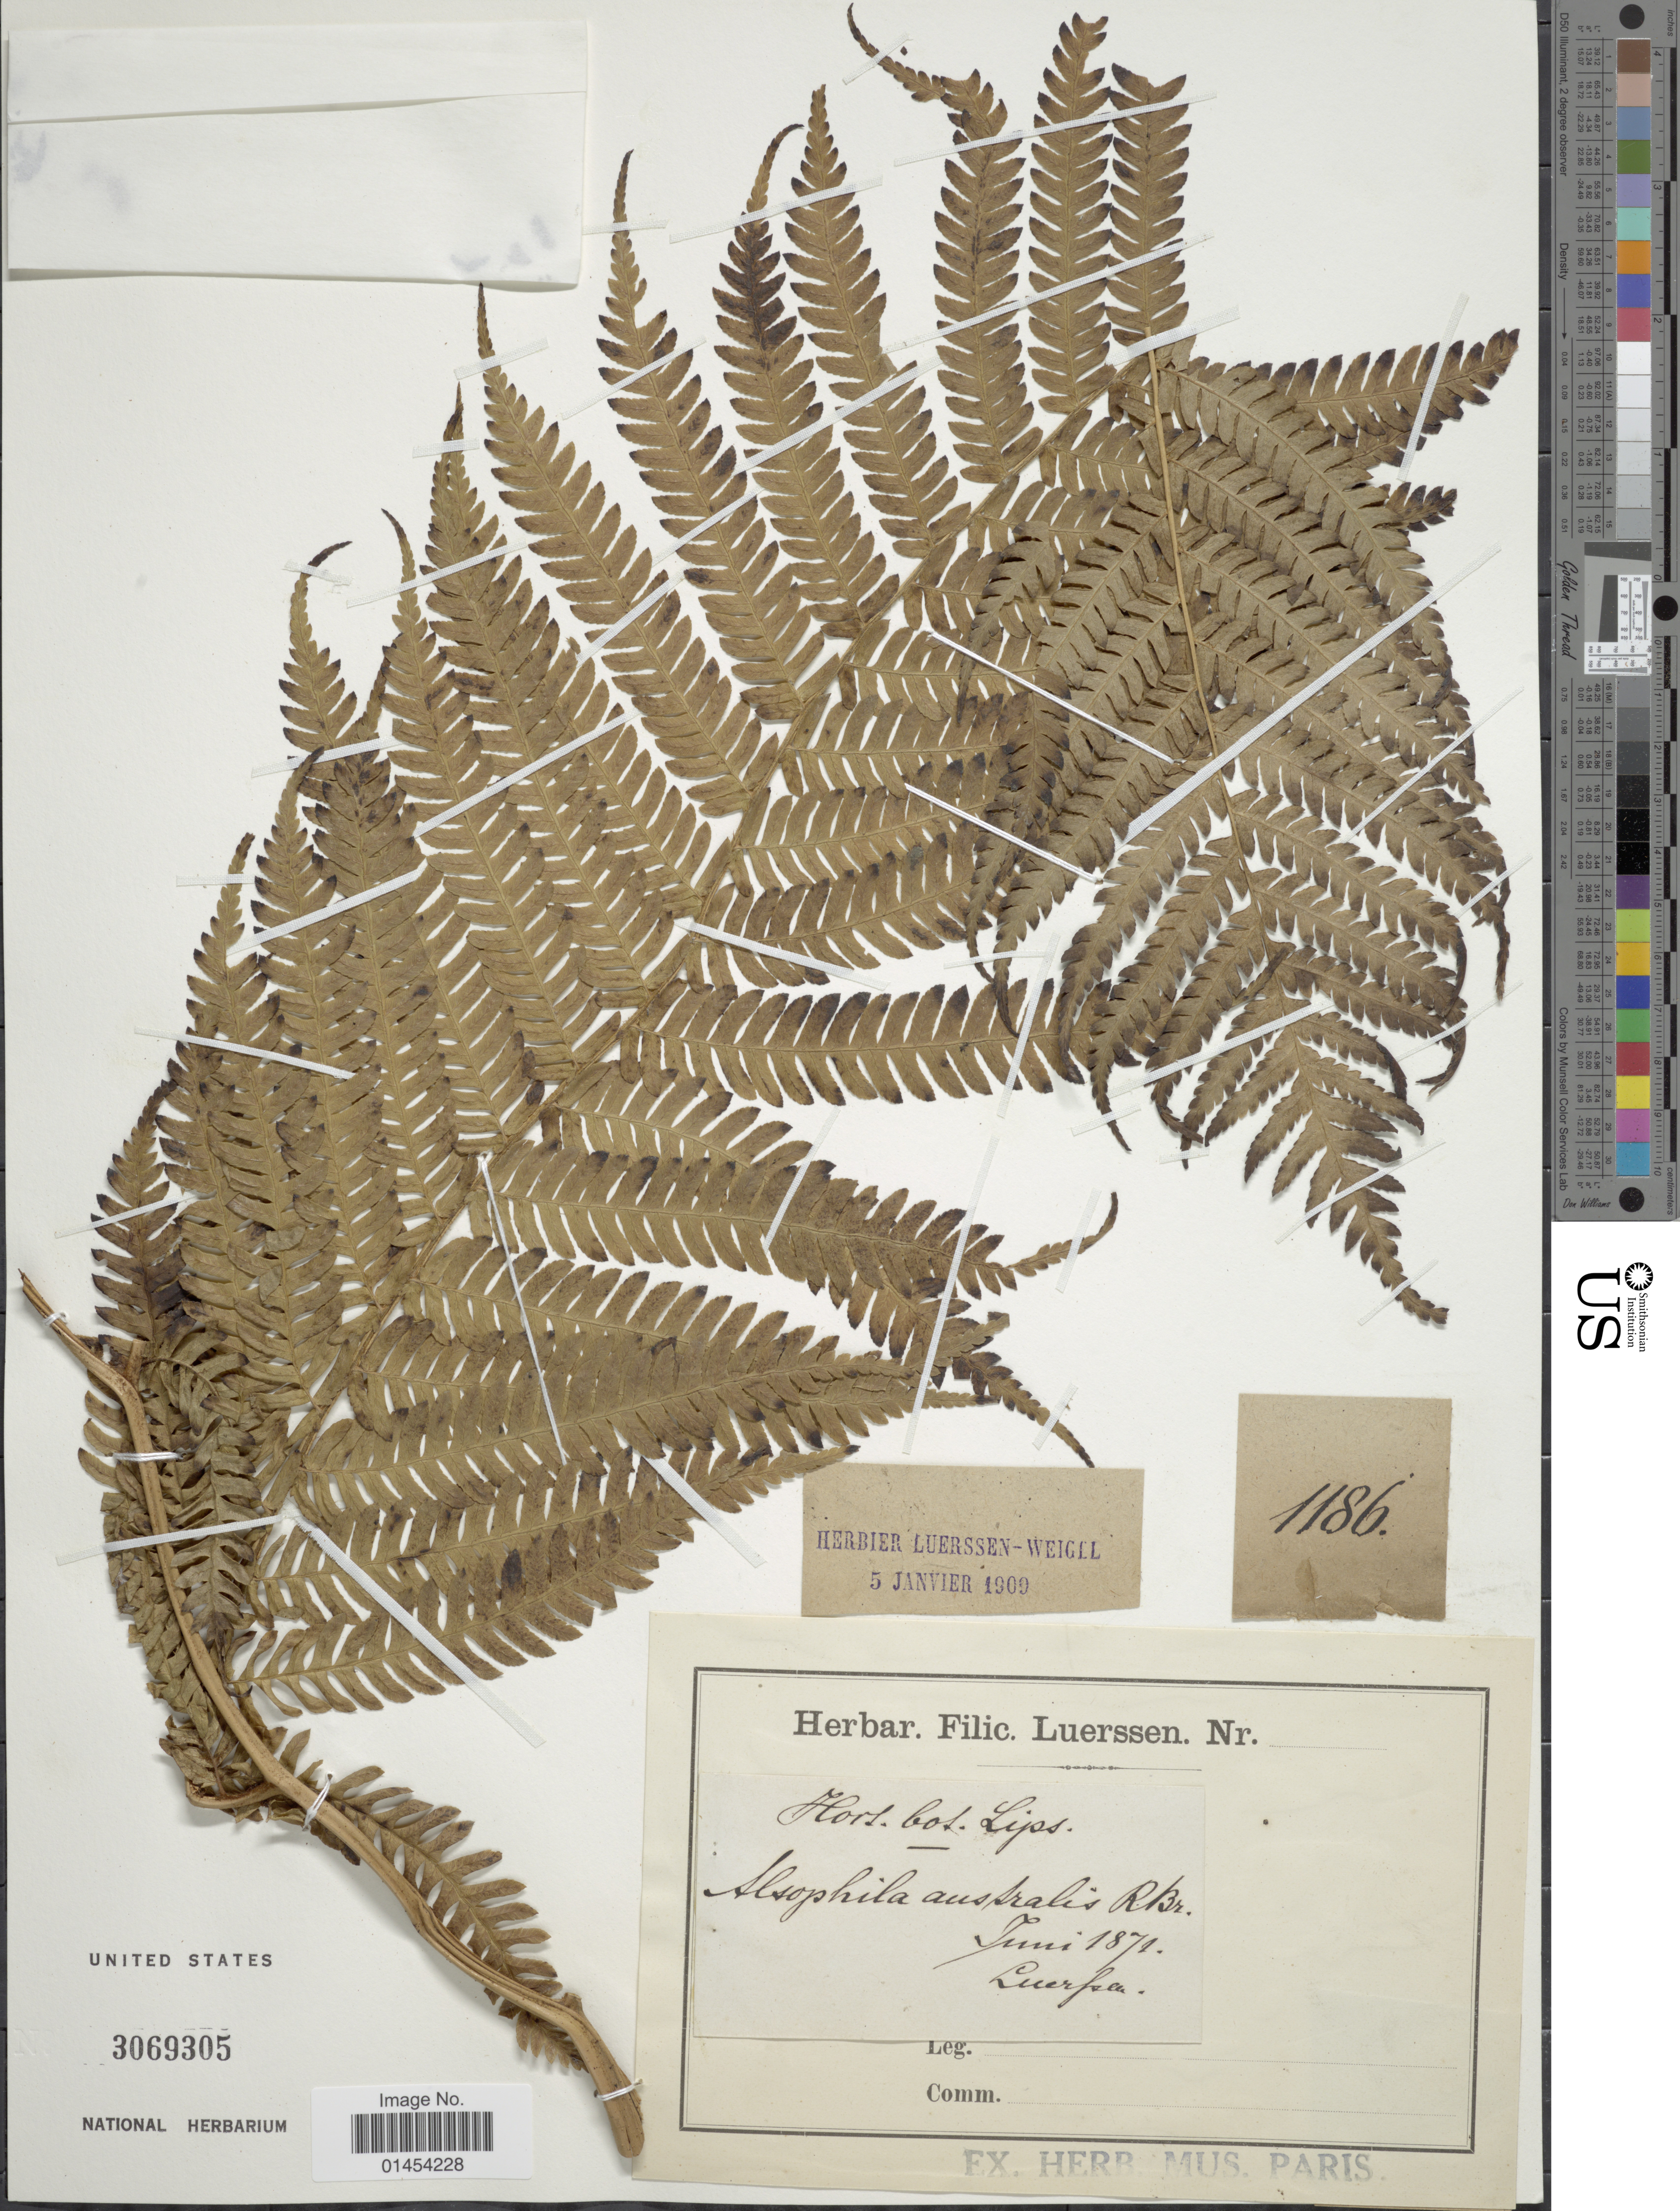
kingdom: Plantae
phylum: Tracheophyta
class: Polypodiopsida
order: Cyatheales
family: Cyatheaceae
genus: Alsophila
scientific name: Alsophila australis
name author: R. Br.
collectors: Luerssen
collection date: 1871-06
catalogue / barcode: US 3069305